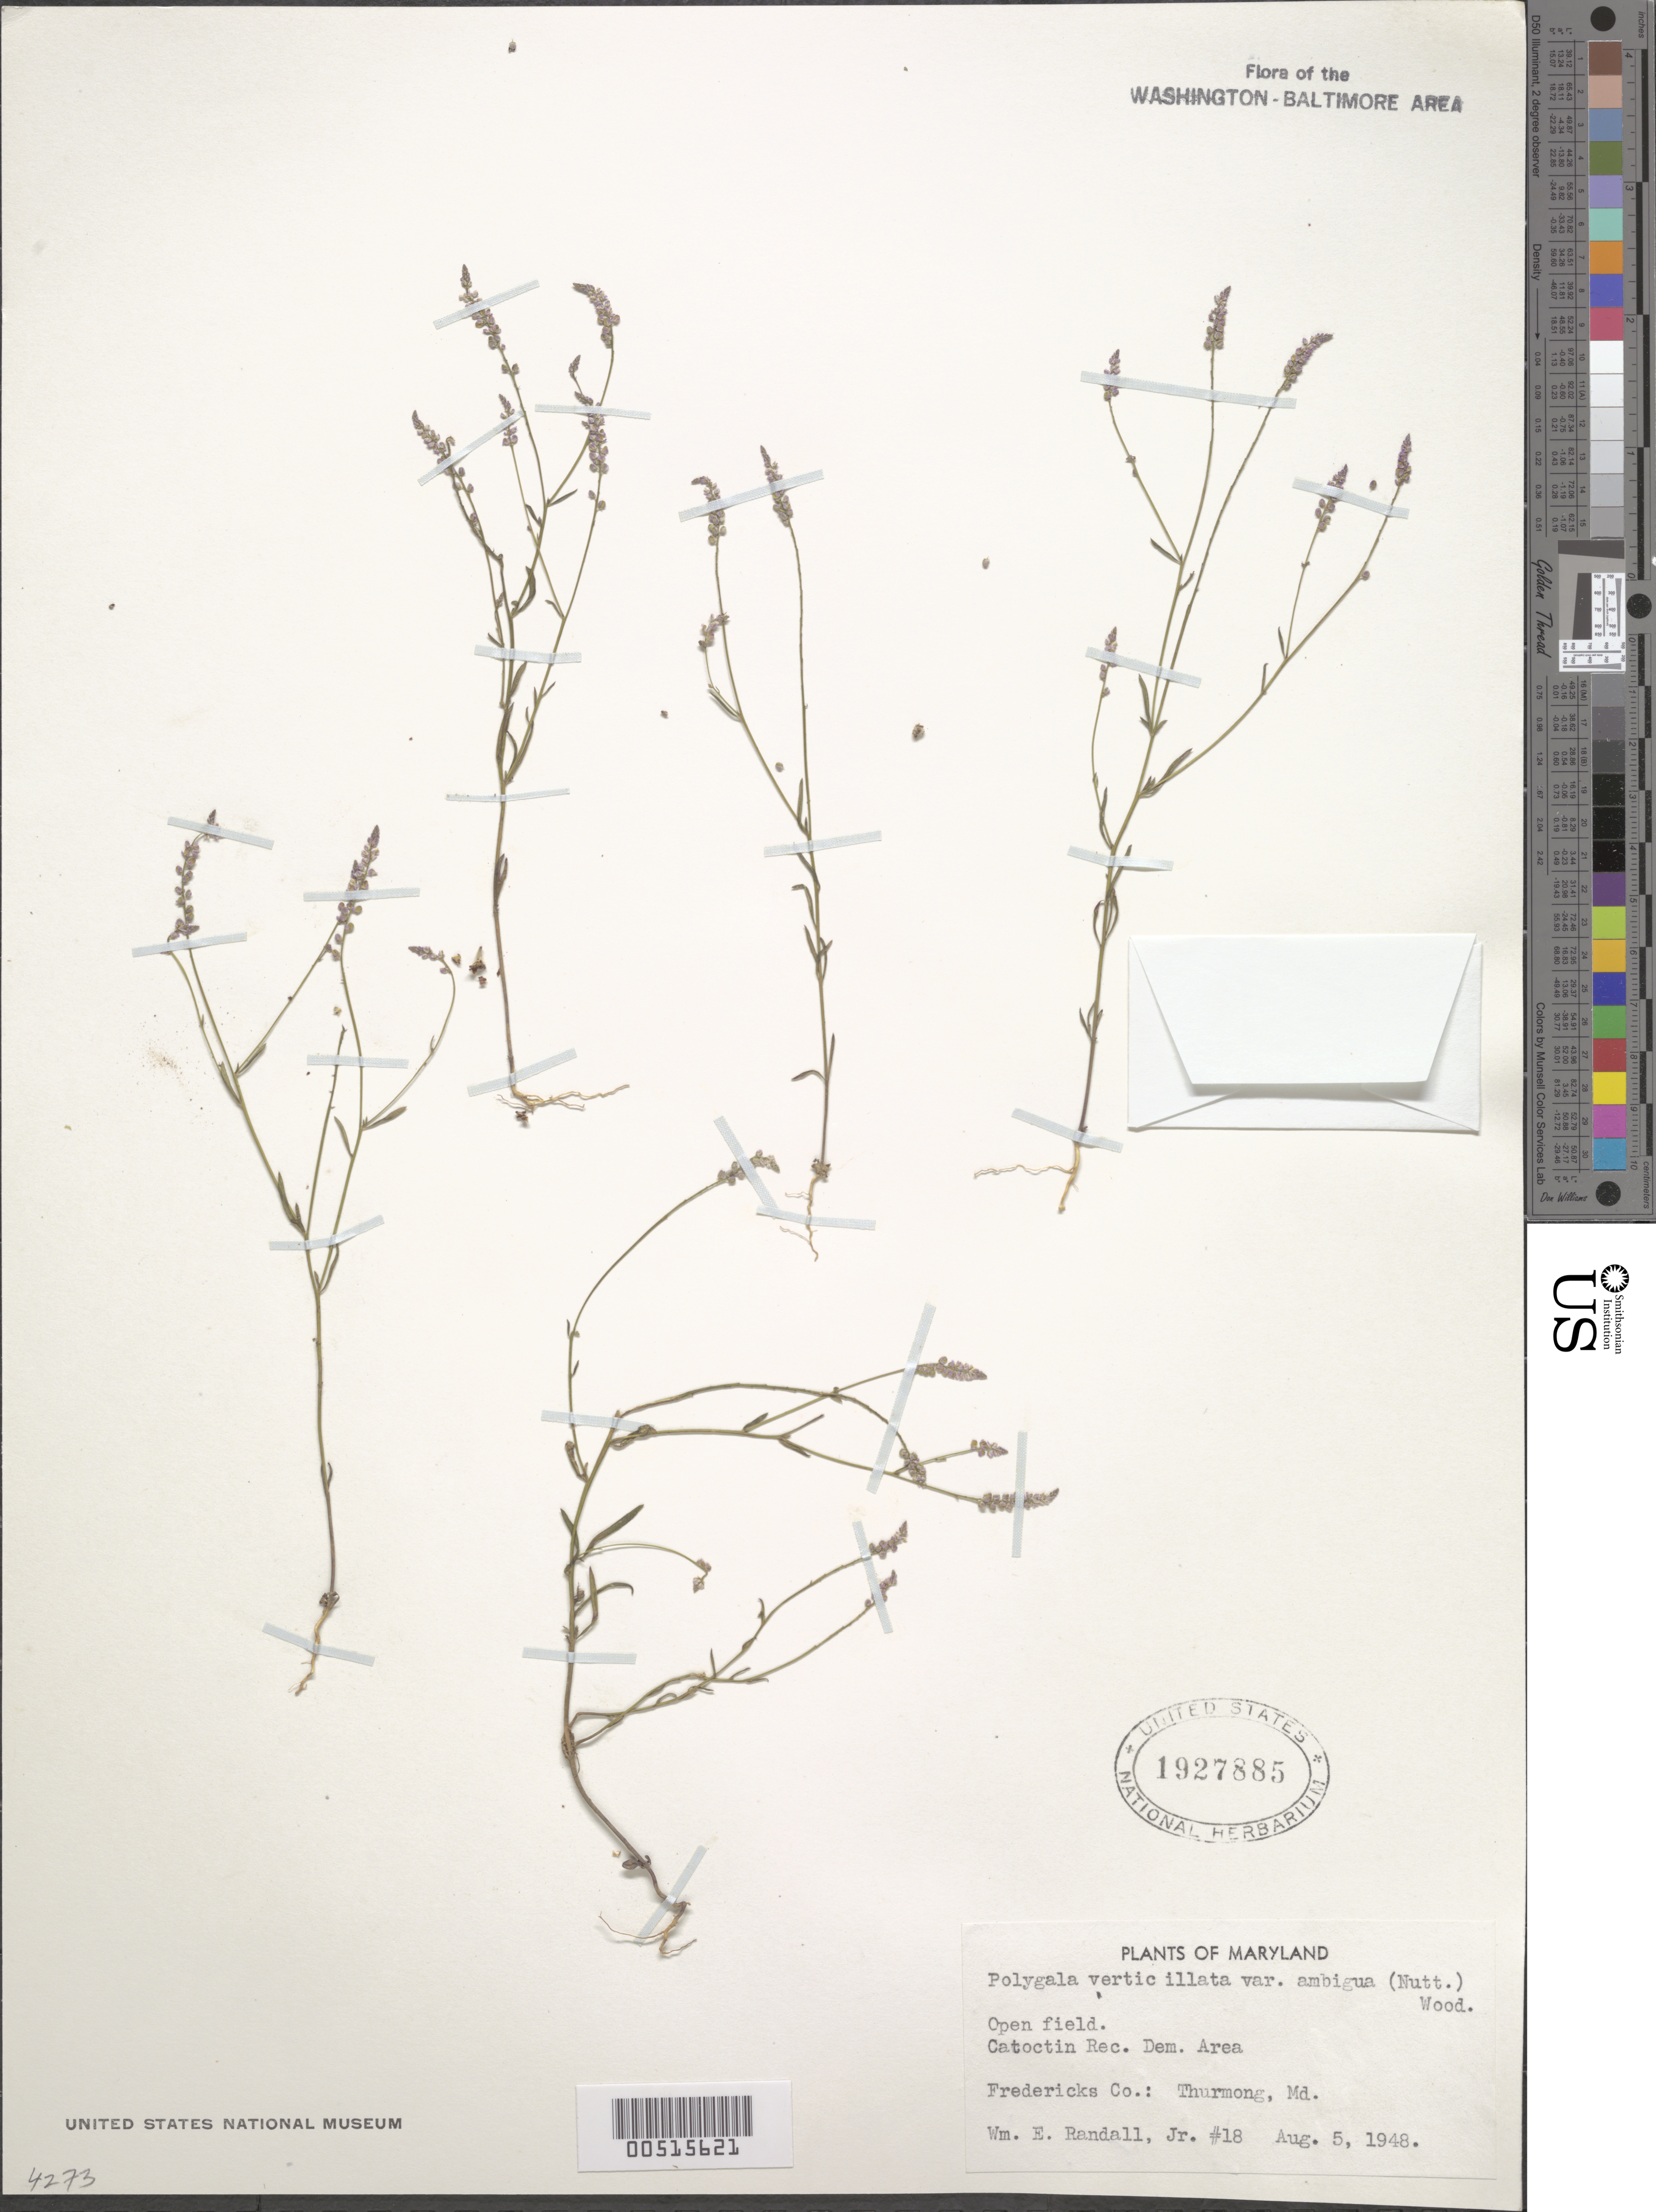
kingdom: Plantae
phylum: Tracheophyta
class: Magnoliopsida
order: Fabales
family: Polygalaceae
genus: Polygala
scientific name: Polygala verticillata var. ambigua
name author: (Nutt.) Alph. Wood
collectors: W. Randall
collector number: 18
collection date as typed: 05 Aug 1948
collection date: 1948-08-05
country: United States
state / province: Maryland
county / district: Frederick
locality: Thurmont, Catoctin Recreation Demonstration area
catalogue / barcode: US 1927885